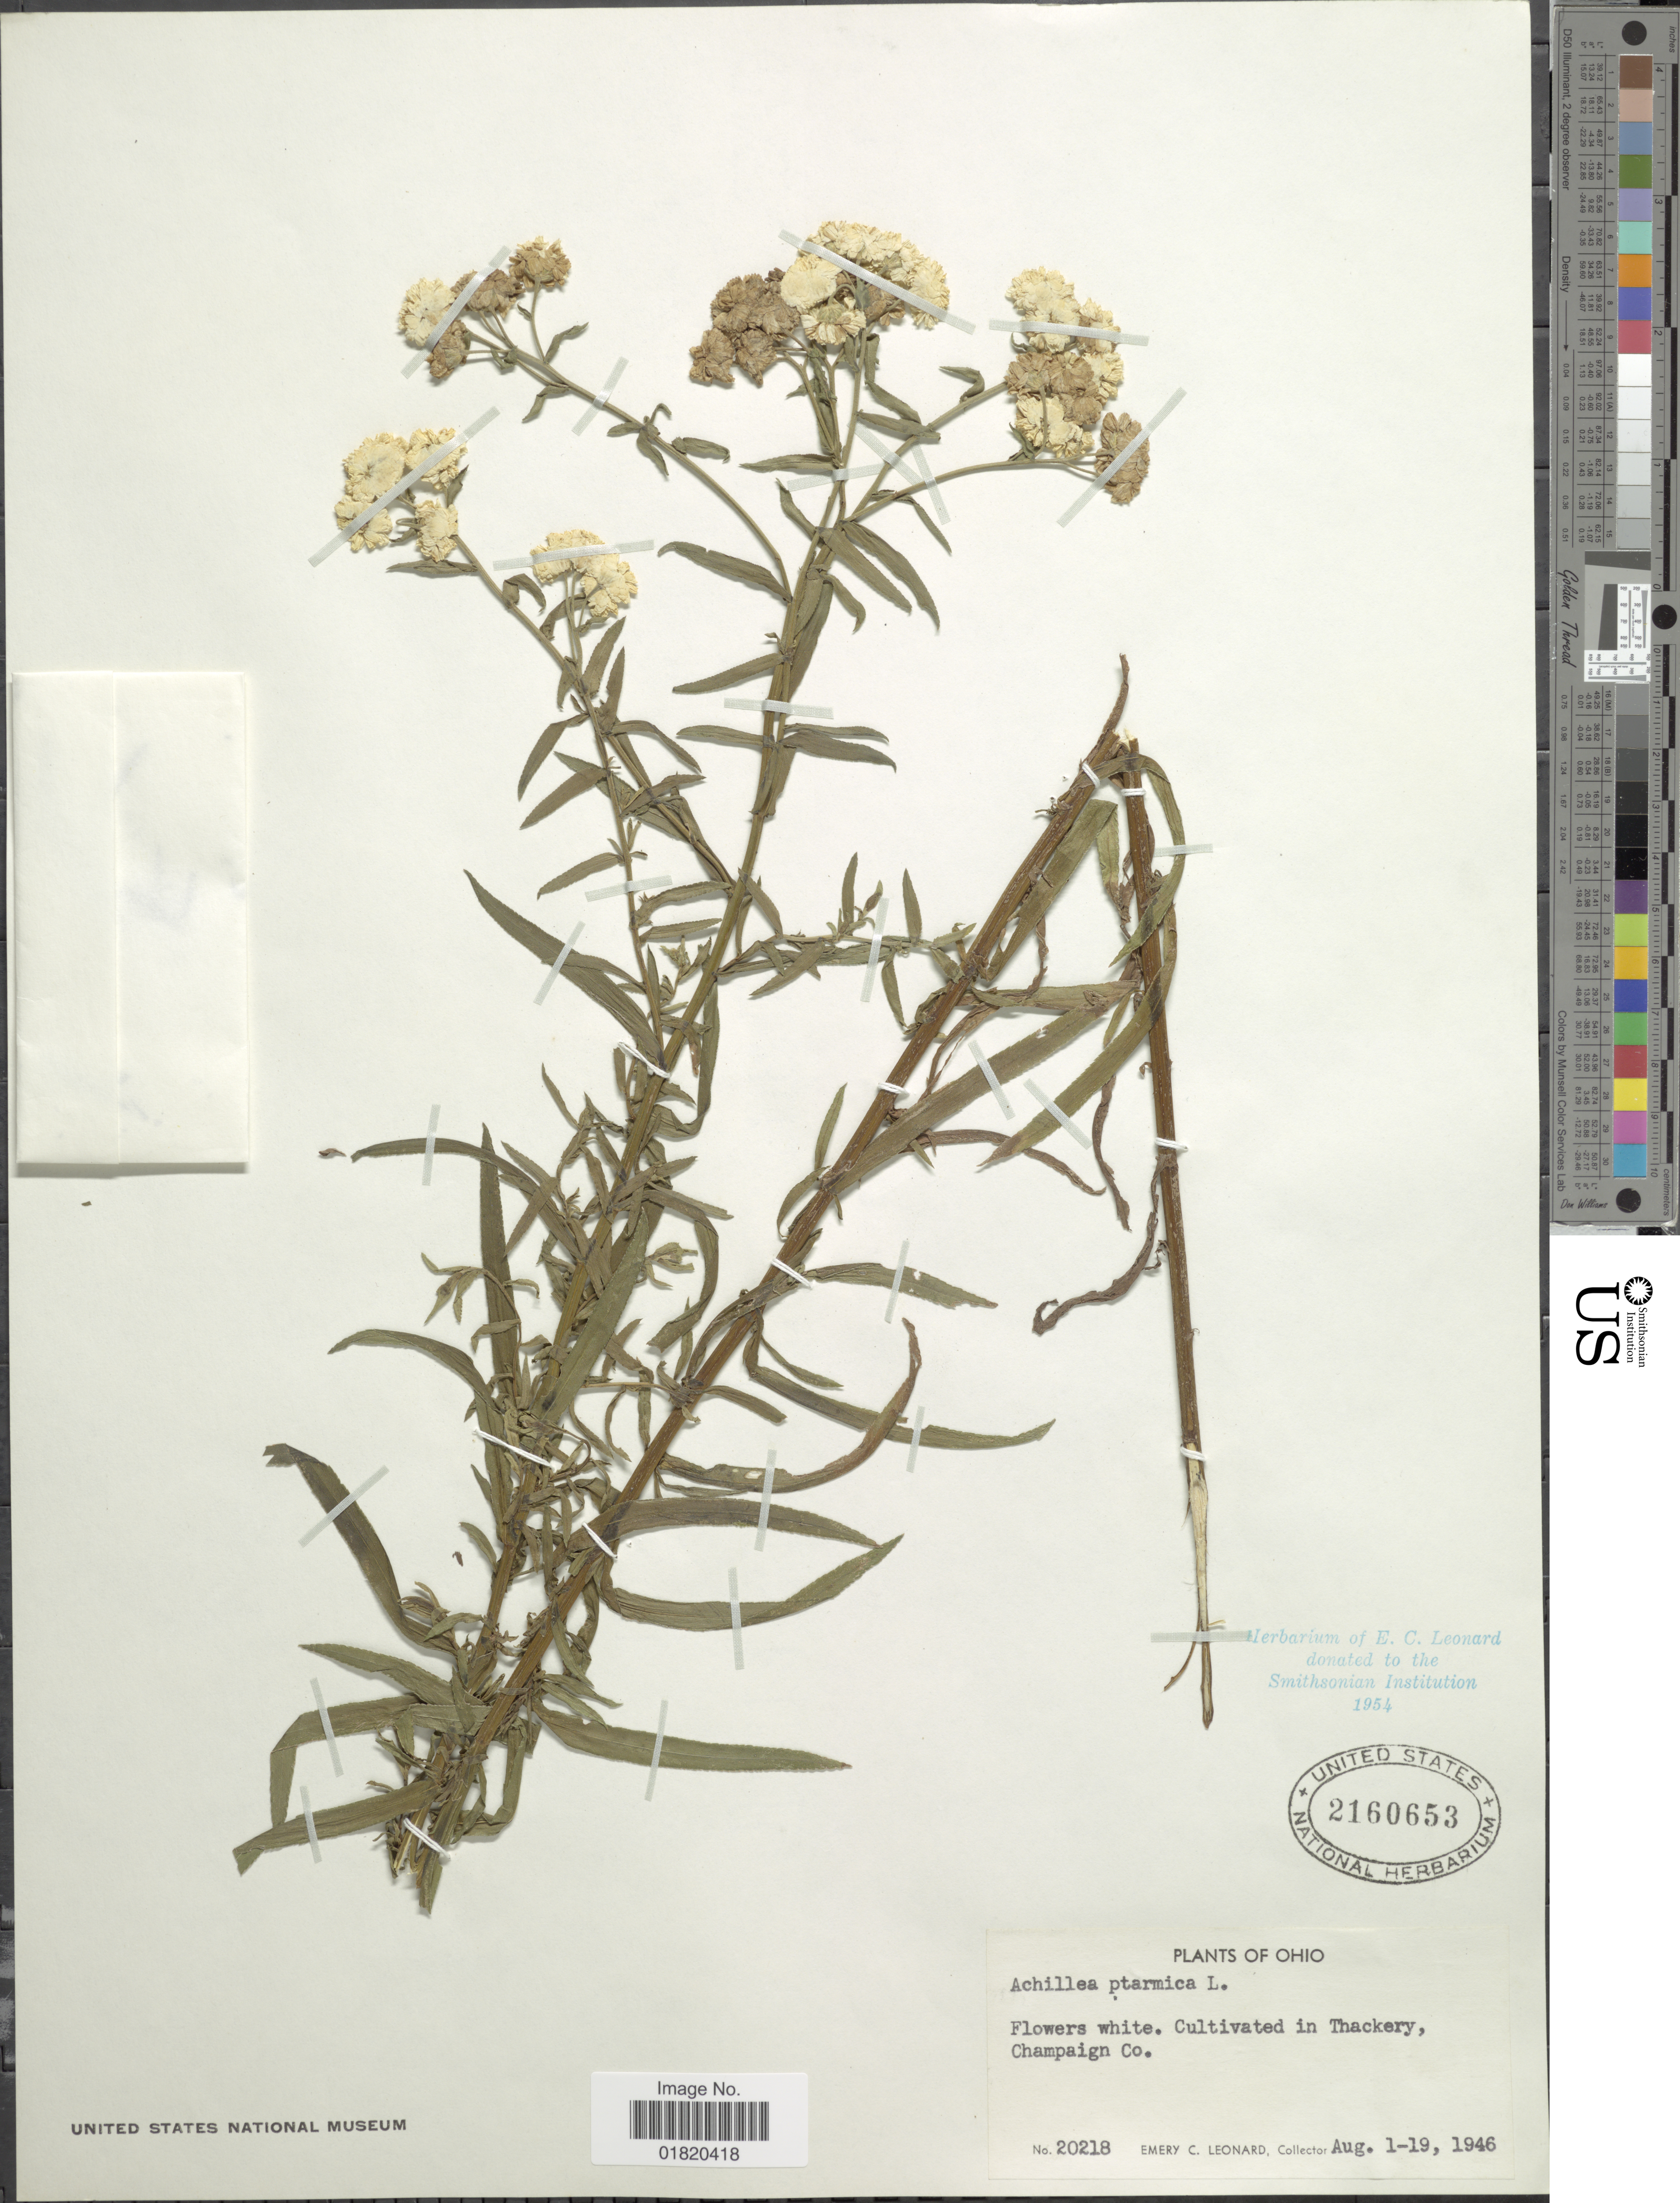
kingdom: Plantae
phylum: Tracheophyta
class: Magnoliopsida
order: Asterales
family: Asteraceae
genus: Achillea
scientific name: Achillea ptarmica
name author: L.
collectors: E. C. Leonard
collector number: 20218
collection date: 1946-08-01/1946-08-19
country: United States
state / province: Ohio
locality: Thackery, Champaign Co.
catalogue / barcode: US 2160653